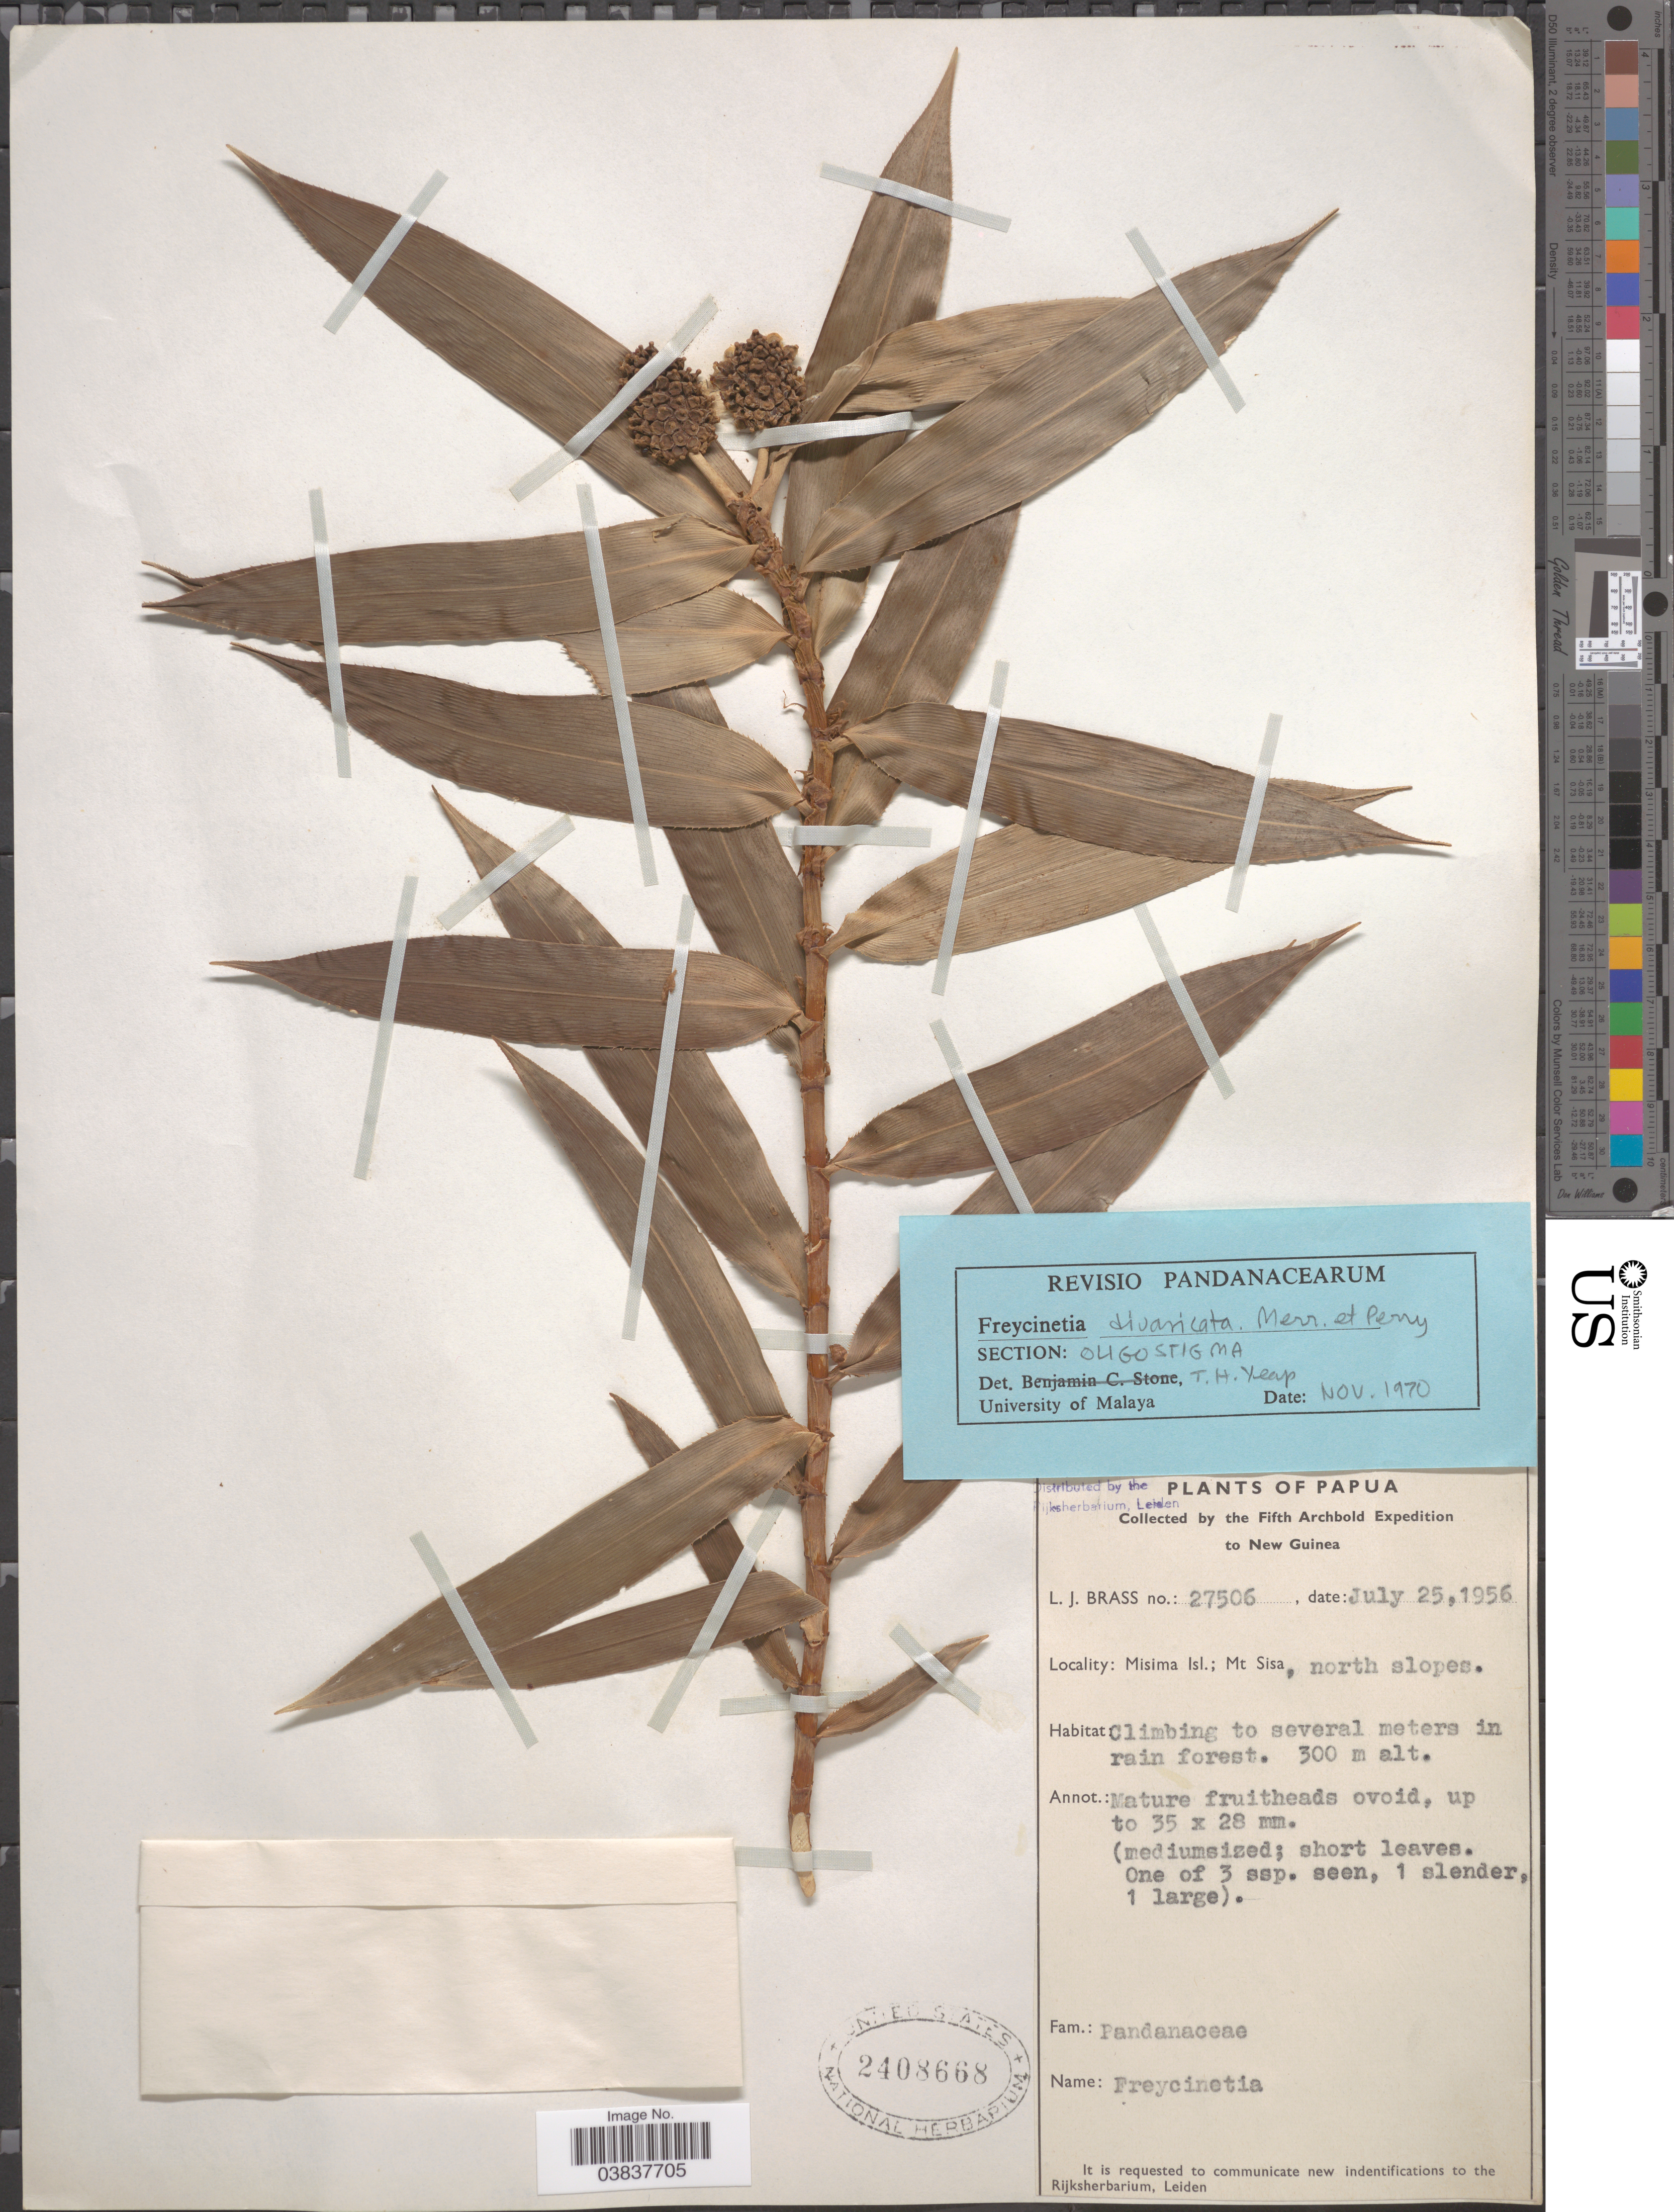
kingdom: Plantae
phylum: Tracheophyta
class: Liliopsida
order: Pandanales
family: Pandanaceae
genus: Freycinetia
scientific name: Freycinetia divaricata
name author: Merr. & L.M. Perry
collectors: L. J. Brass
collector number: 27506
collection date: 1956-07-25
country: Papua New Guinea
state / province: Milne Bay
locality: New Guinea. Misima Isl.; Mt Sisa, north slopes.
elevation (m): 300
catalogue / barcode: US 2408668